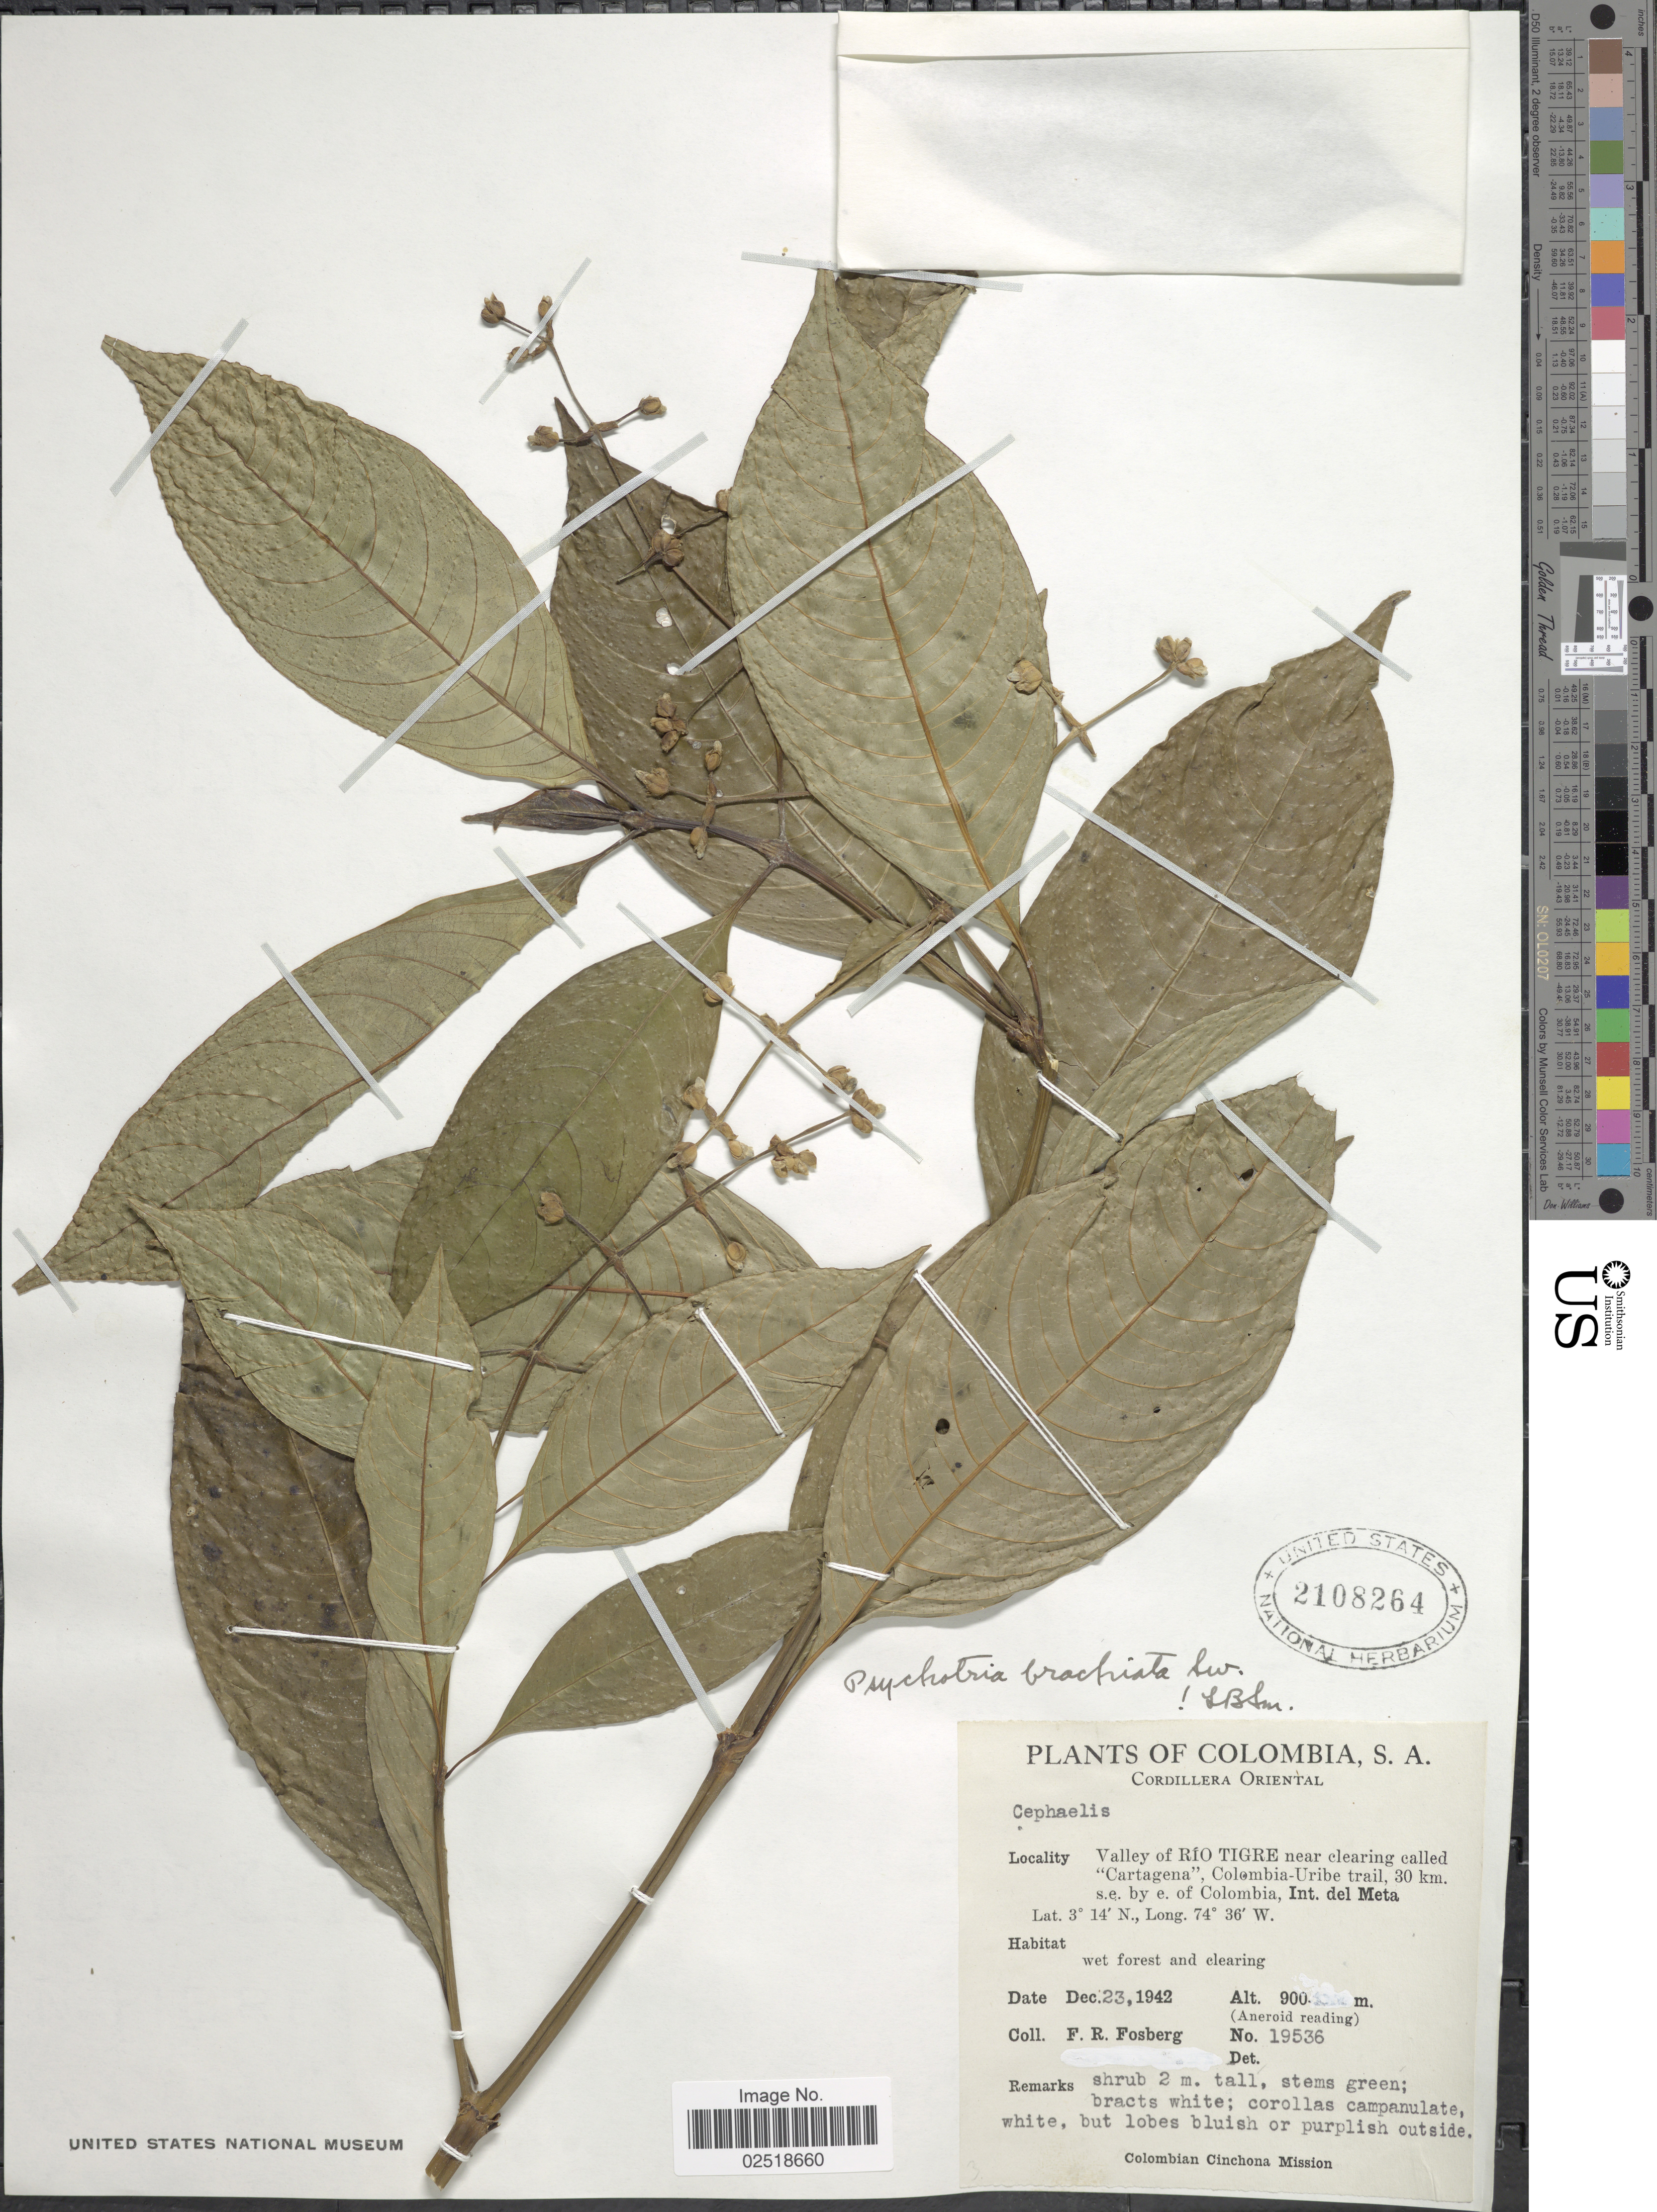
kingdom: Plantae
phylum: Tracheophyta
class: Magnoliopsida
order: Gentianales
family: Rubiaceae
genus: Psychotria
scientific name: Psychotria caerulea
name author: Ruiz & Pav.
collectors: F. R. Fosberg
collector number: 19536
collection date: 1942-12-23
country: Colombia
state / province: Meta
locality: Cordillera Oriental, Valley of Río Tigre near clearing called 'Cartagena', Colombia-Uribe trail, 30 km. s.e. by e. of Colombia, Int del Meta, wet forest and clearing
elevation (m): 900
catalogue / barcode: US 2108264